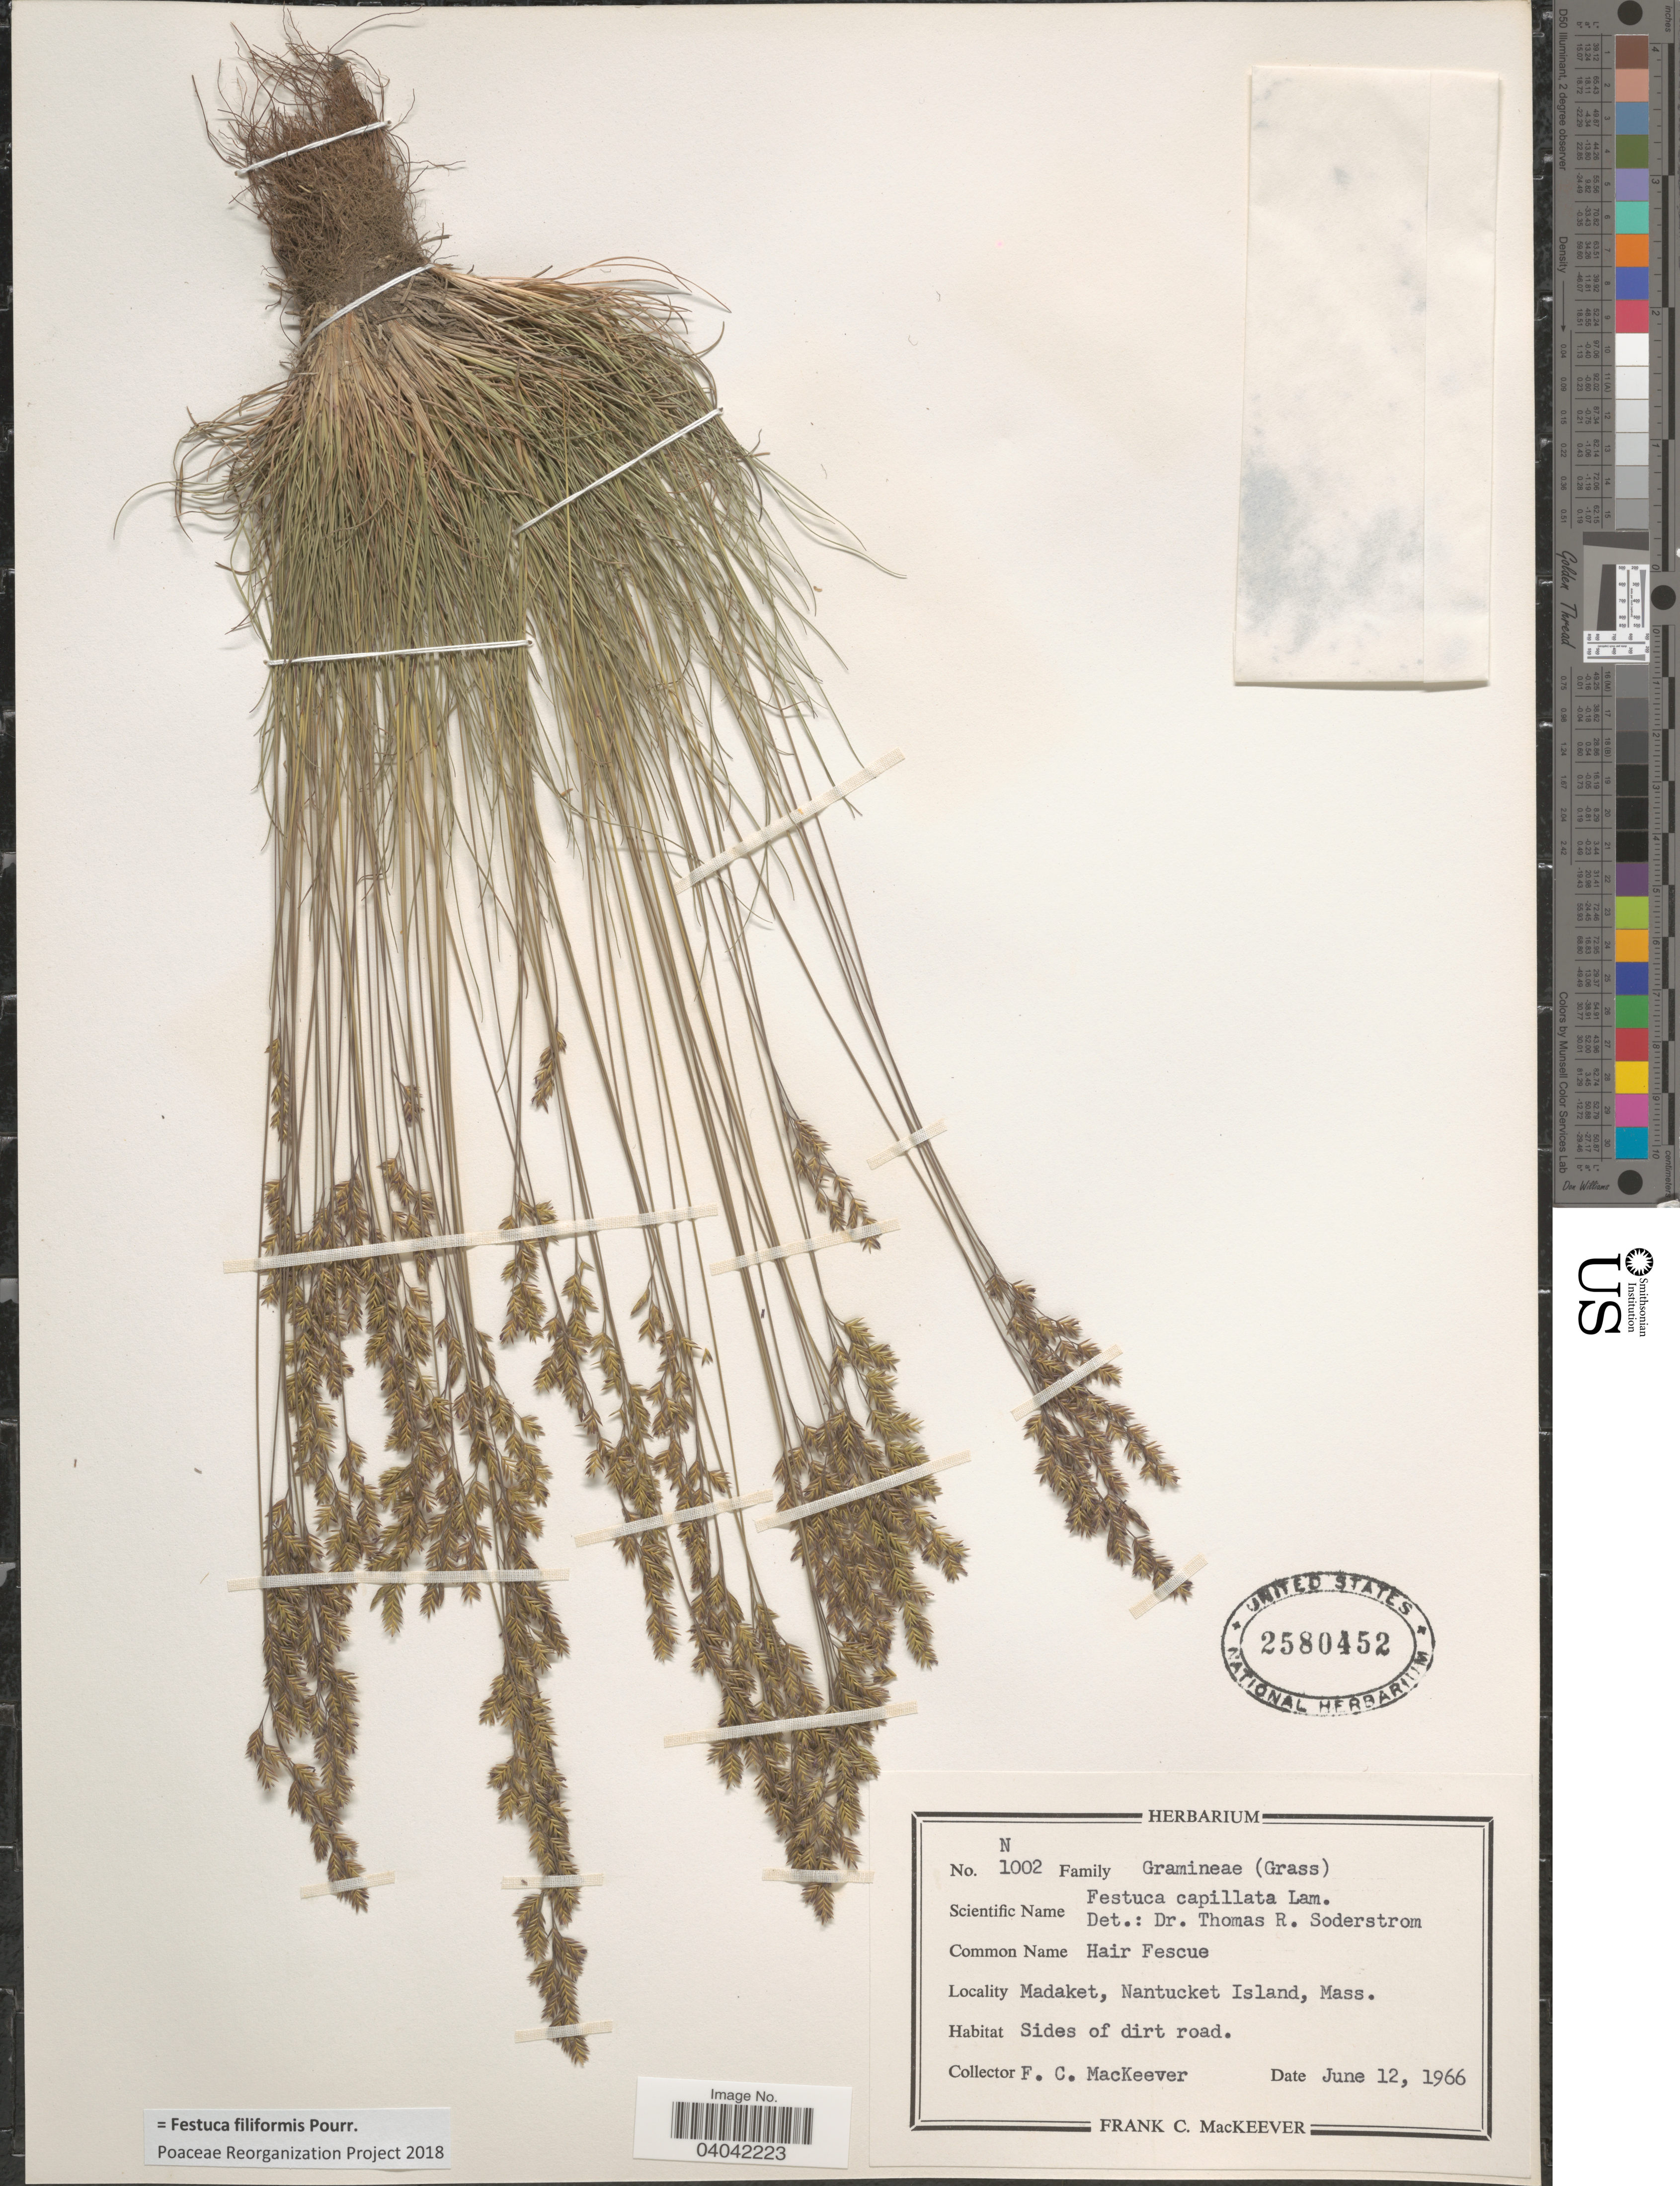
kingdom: Plantae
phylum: Tracheophyta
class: Liliopsida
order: Poales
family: Poaceae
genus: Festuca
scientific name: Festuca filiformis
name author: Pourr.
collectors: F. C. MacKeever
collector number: N1002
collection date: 1966-06-12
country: United States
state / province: Massachusetts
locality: Madaket, Nantucket Island. Sides of dirt road.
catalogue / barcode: US 2580452